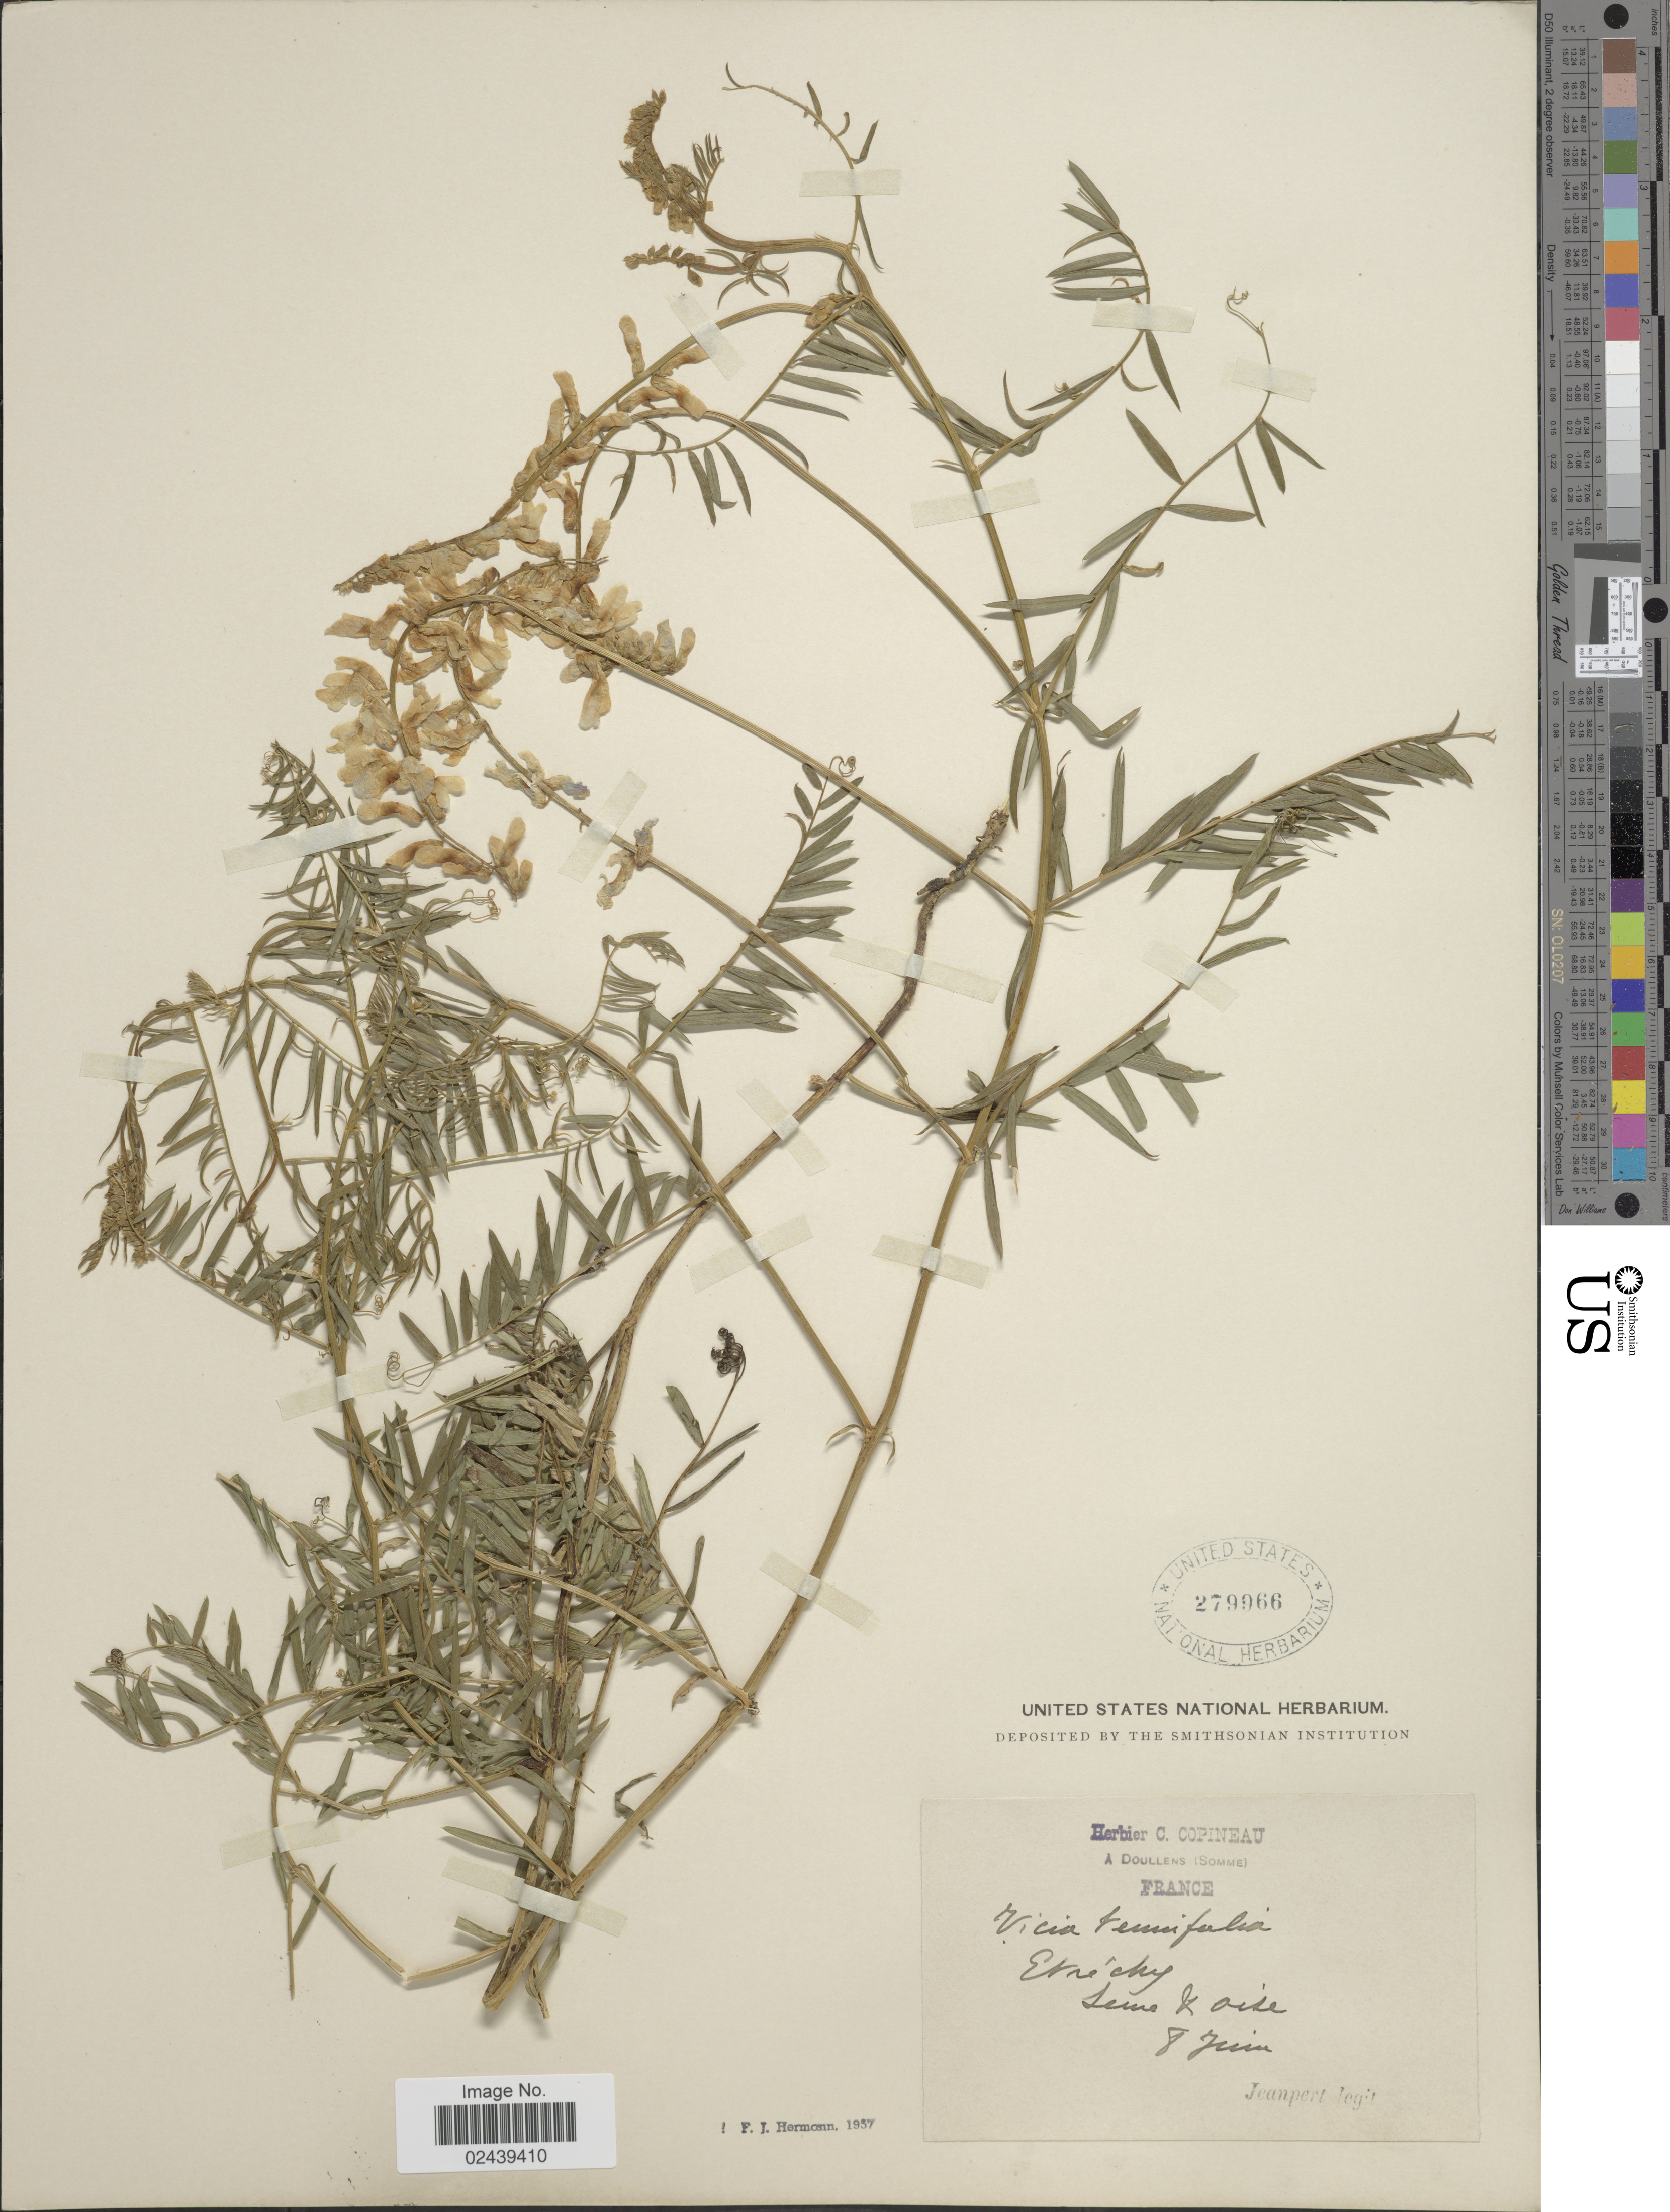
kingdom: Plantae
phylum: Tracheophyta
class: Magnoliopsida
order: Fabales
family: Fabaceae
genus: Vicia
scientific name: Vicia tenuifolia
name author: Ten.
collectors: Jeanpert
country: France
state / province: Île-de-France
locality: Etrechy, Seme & Oise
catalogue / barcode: US 249966